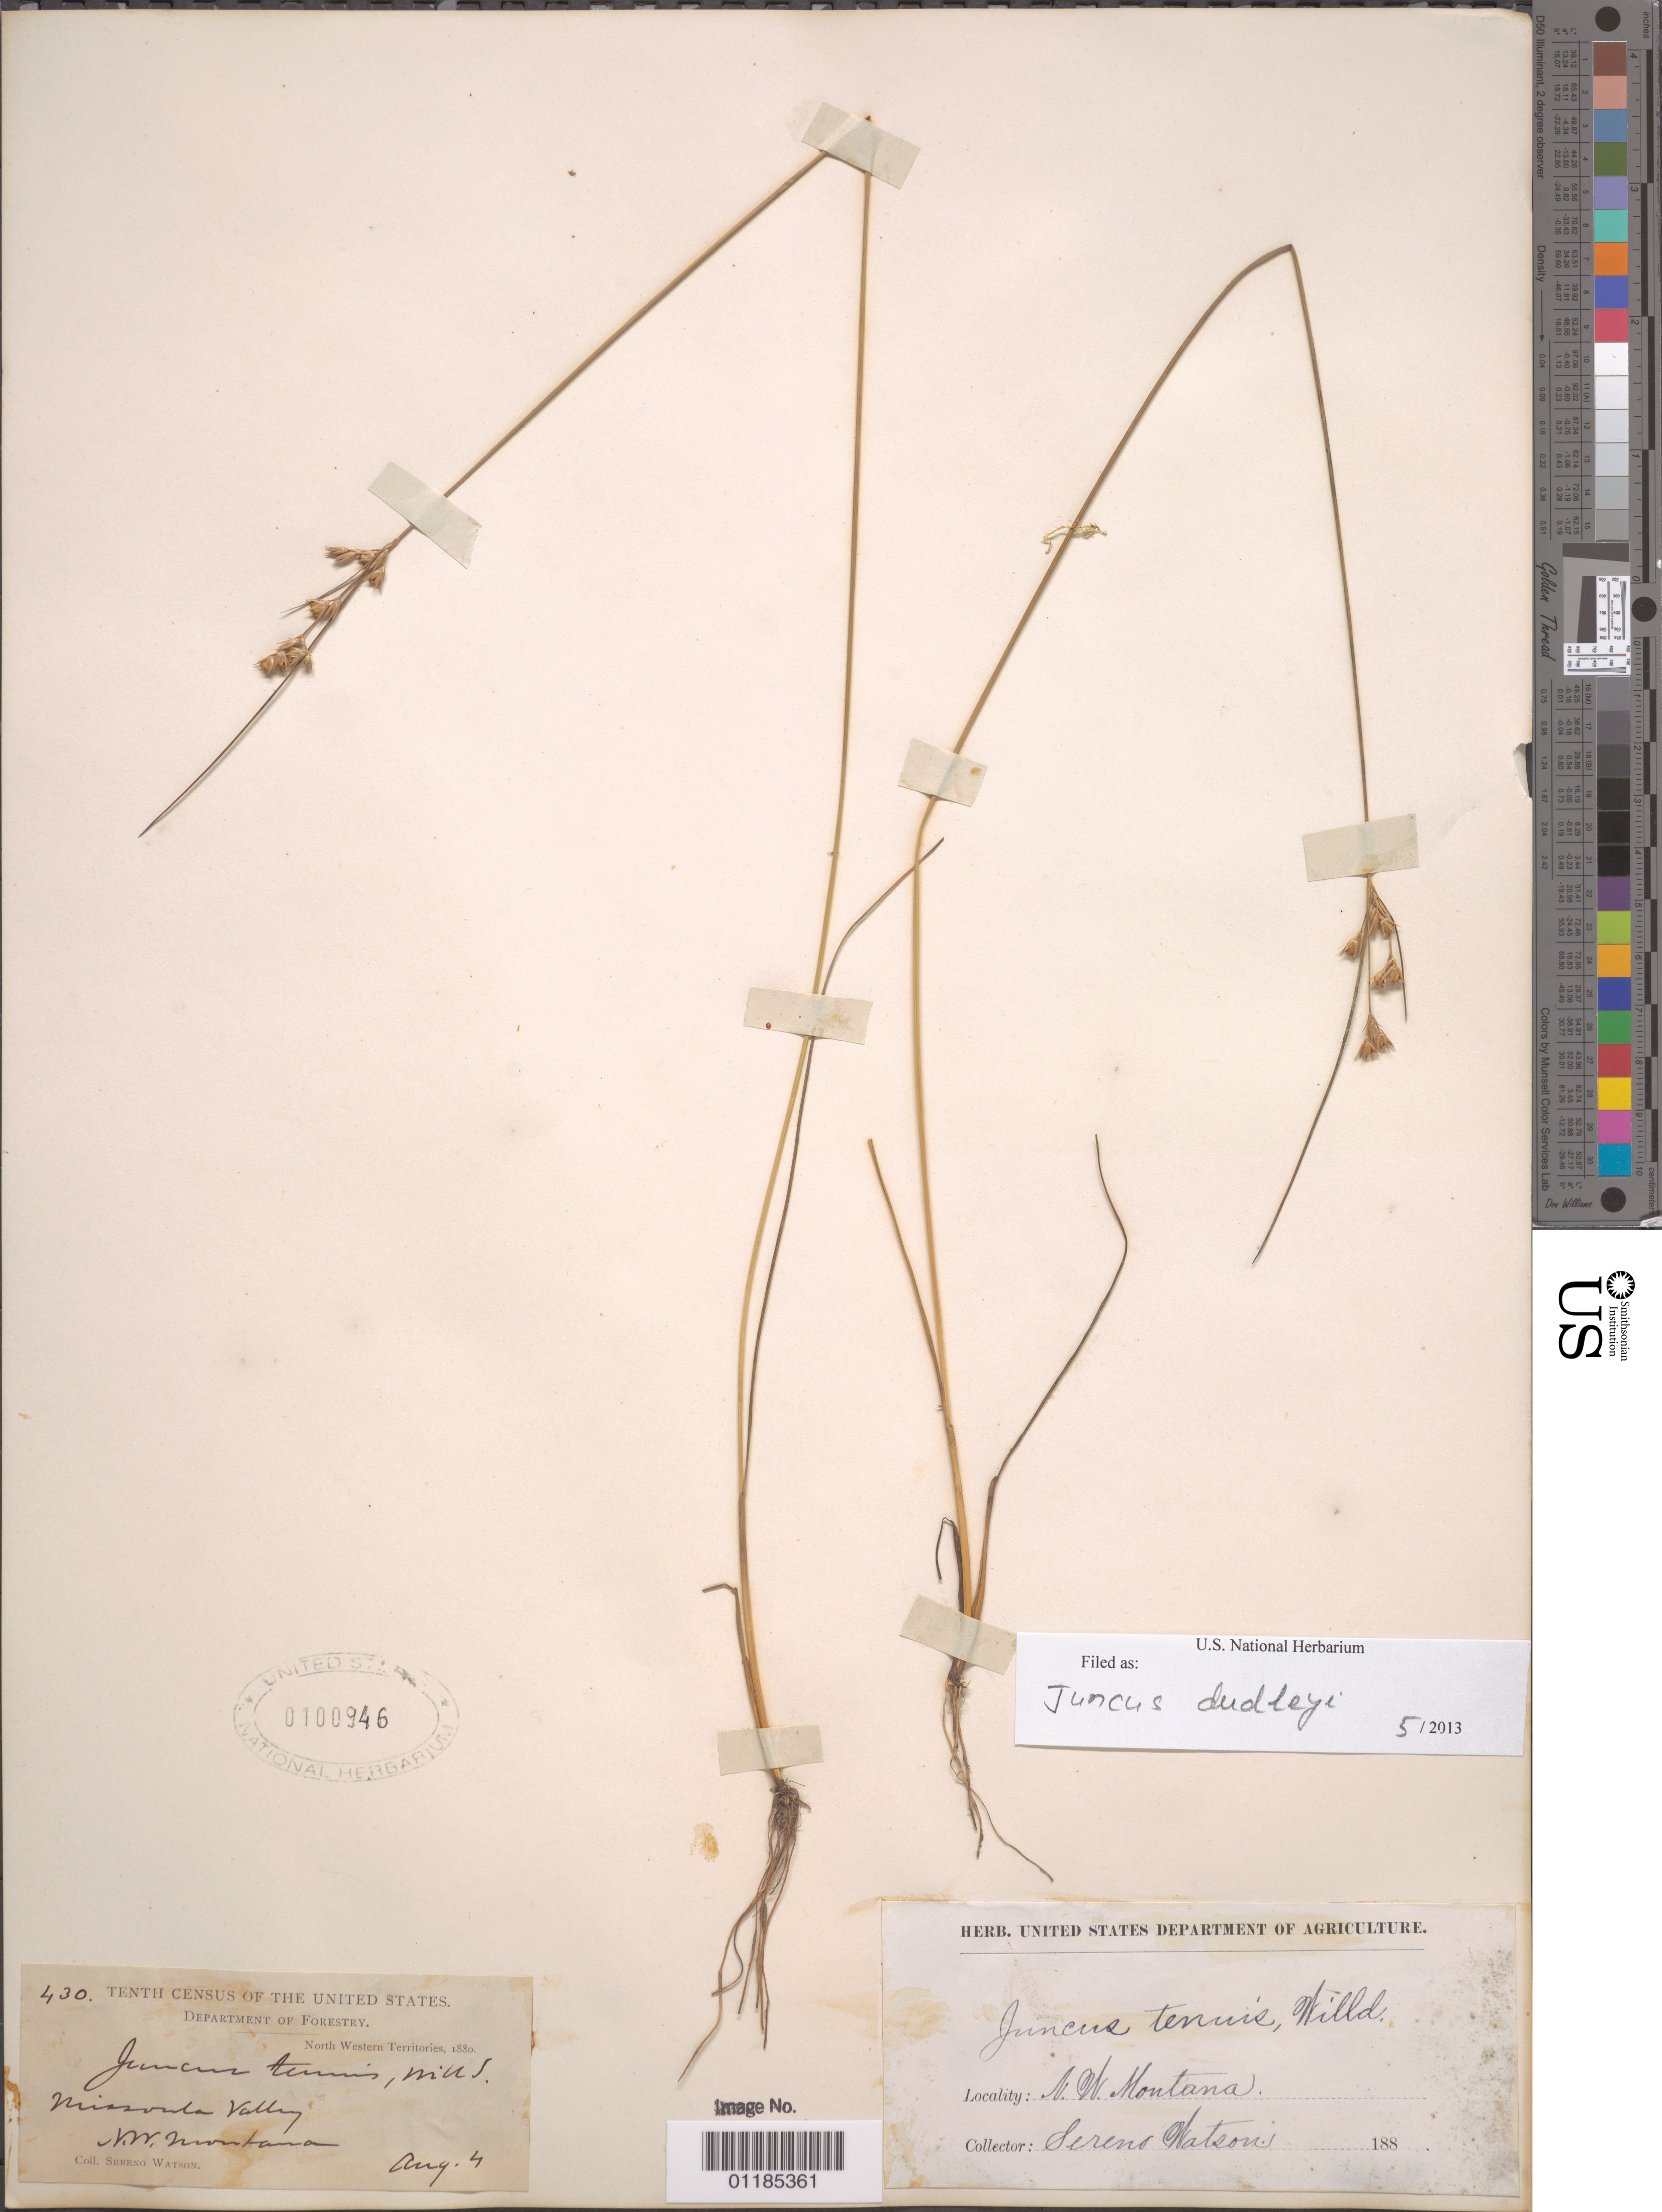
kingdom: Plantae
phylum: Tracheophyta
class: Liliopsida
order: Poales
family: Juncaceae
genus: Juncus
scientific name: Juncus dudleyi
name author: Wiegand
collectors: S. Watson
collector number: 430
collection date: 1880-08-04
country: United States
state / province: Montana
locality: Missoula Valley, N. W. Montana.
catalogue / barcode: US 100946